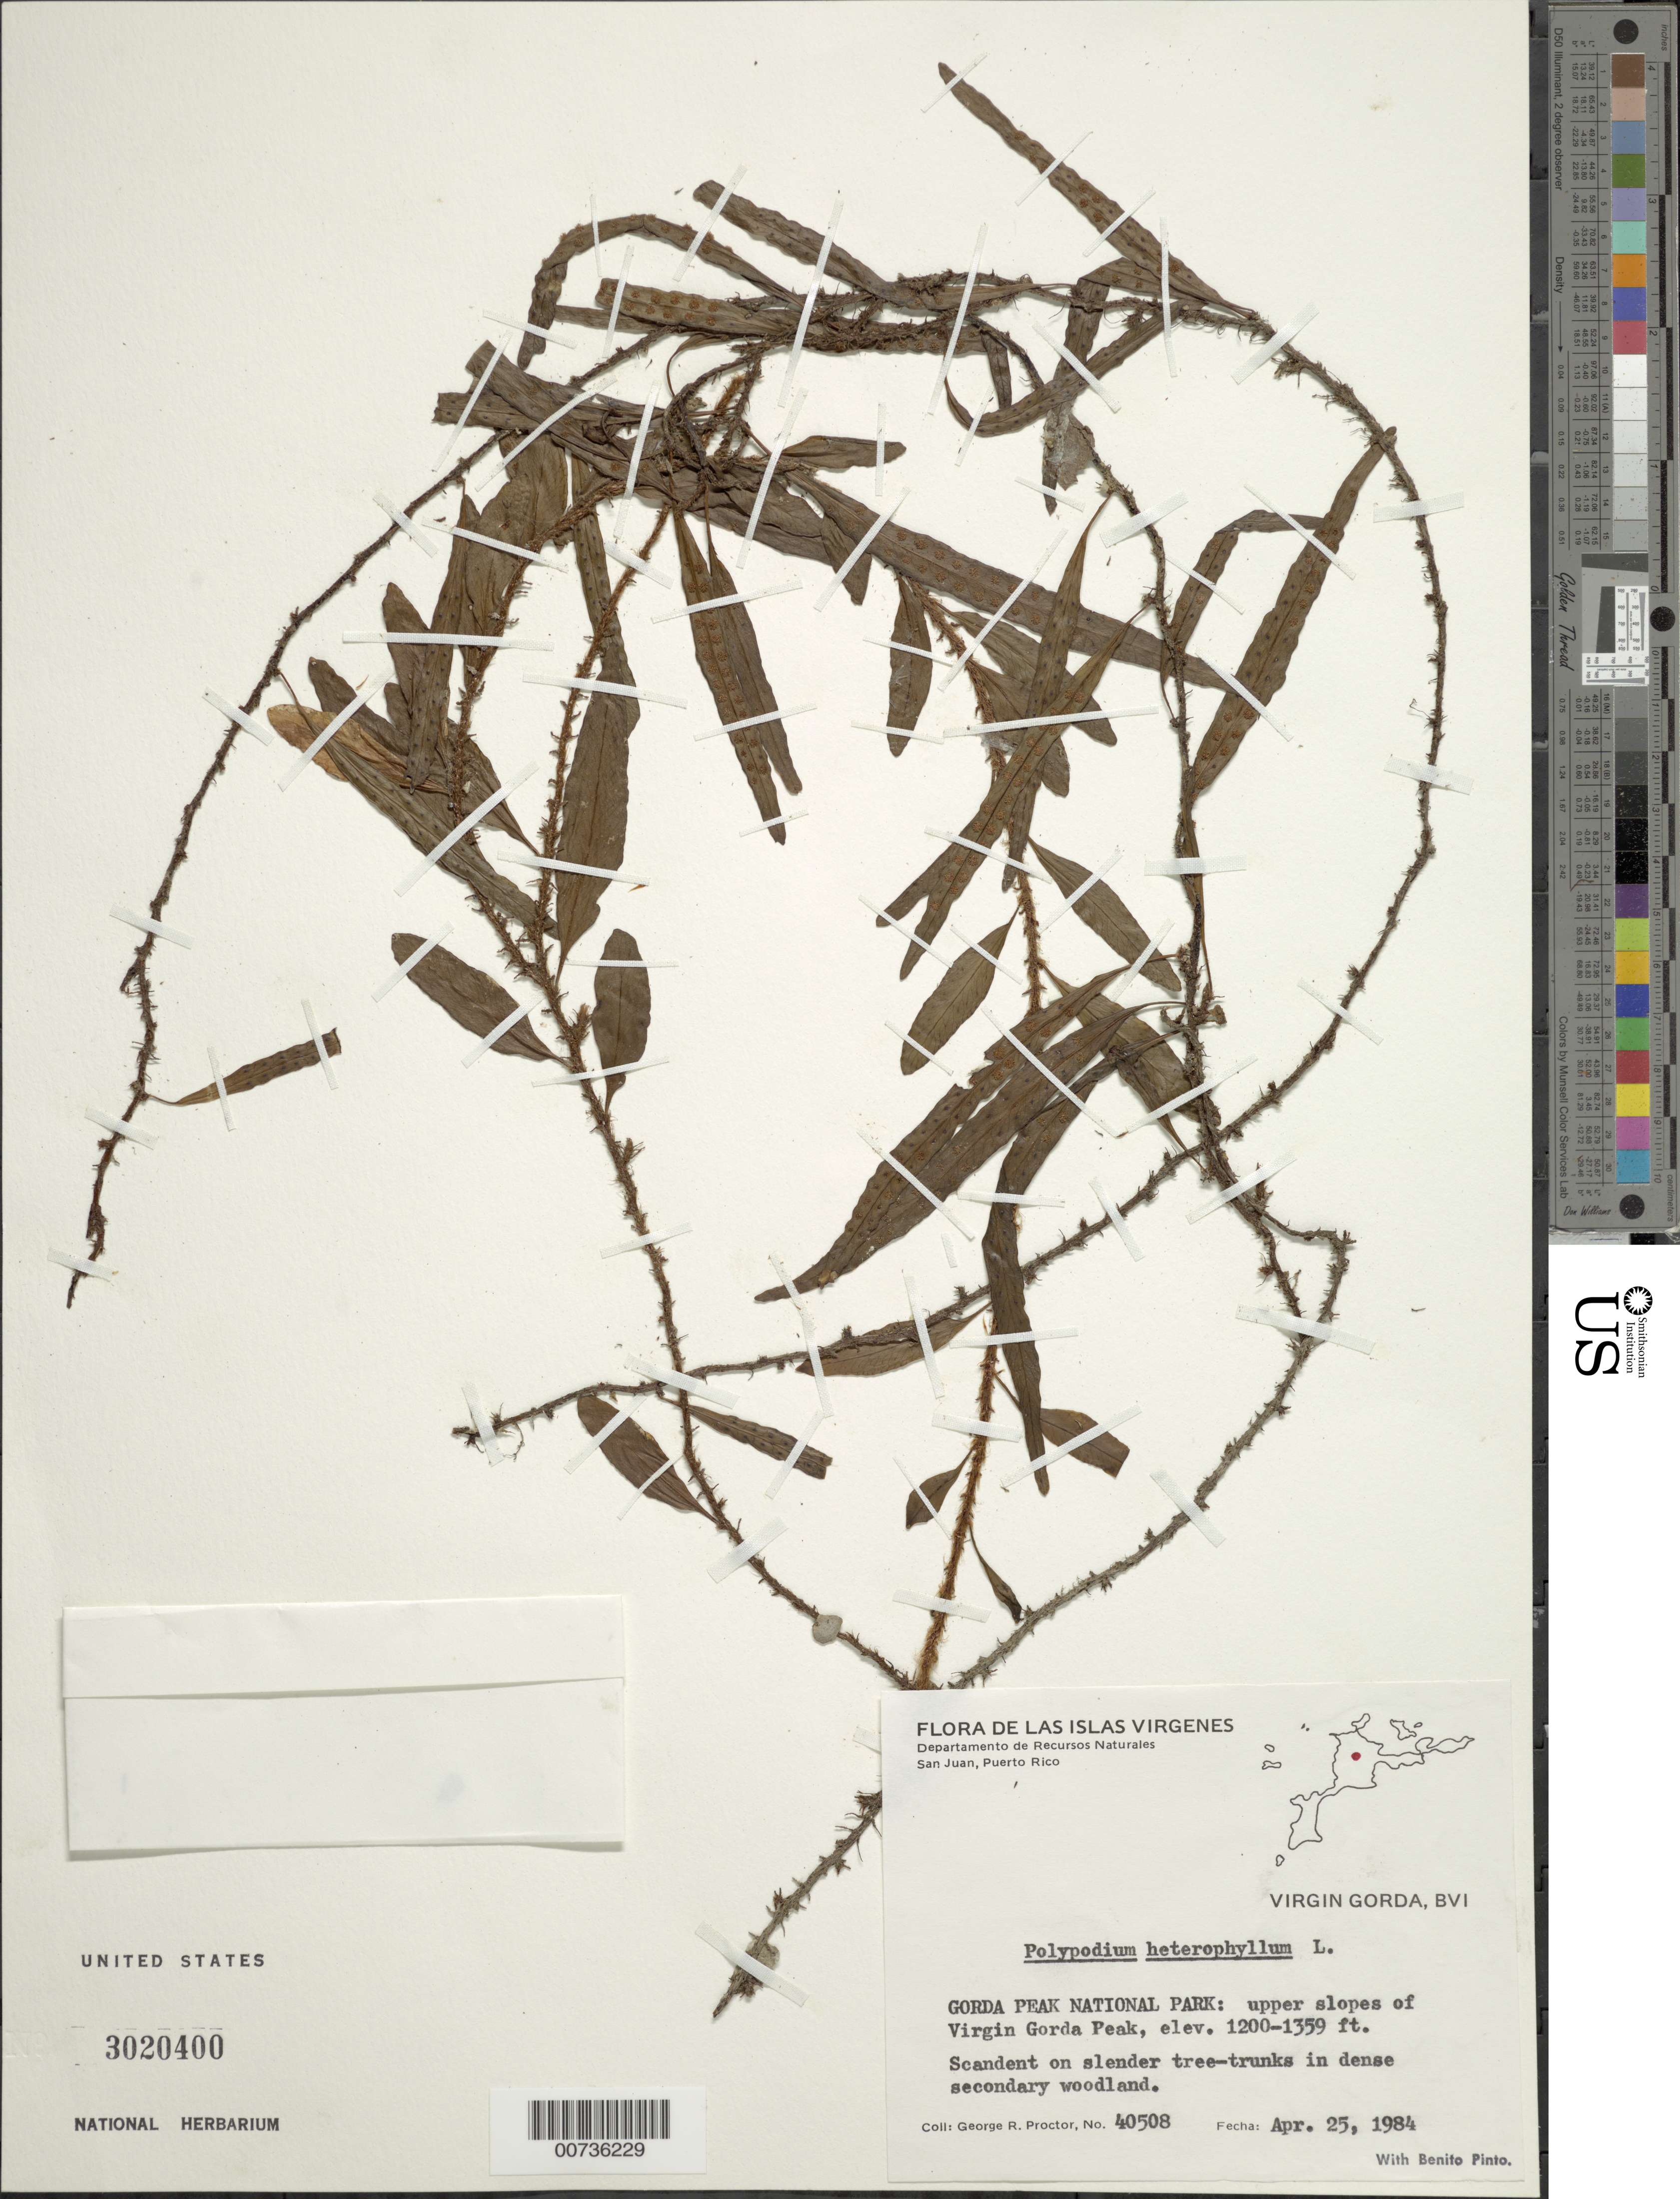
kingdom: Plantae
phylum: Tracheophyta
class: Polypodiopsida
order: Polypodiales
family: Polypodiaceae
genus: Microgramma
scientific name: Microgramma heterophylla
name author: (L.) Wherry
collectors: G. R. Proctor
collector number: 40508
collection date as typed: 25 Apr 1984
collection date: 1984-04-25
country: British Virgin Islands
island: Virgin Gorda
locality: Gorda Peak National Park: upper slopes of Virgin Gorda Peak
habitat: Scandent on slender tree-trunks in dense secondary woodland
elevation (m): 366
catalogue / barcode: US 3020400